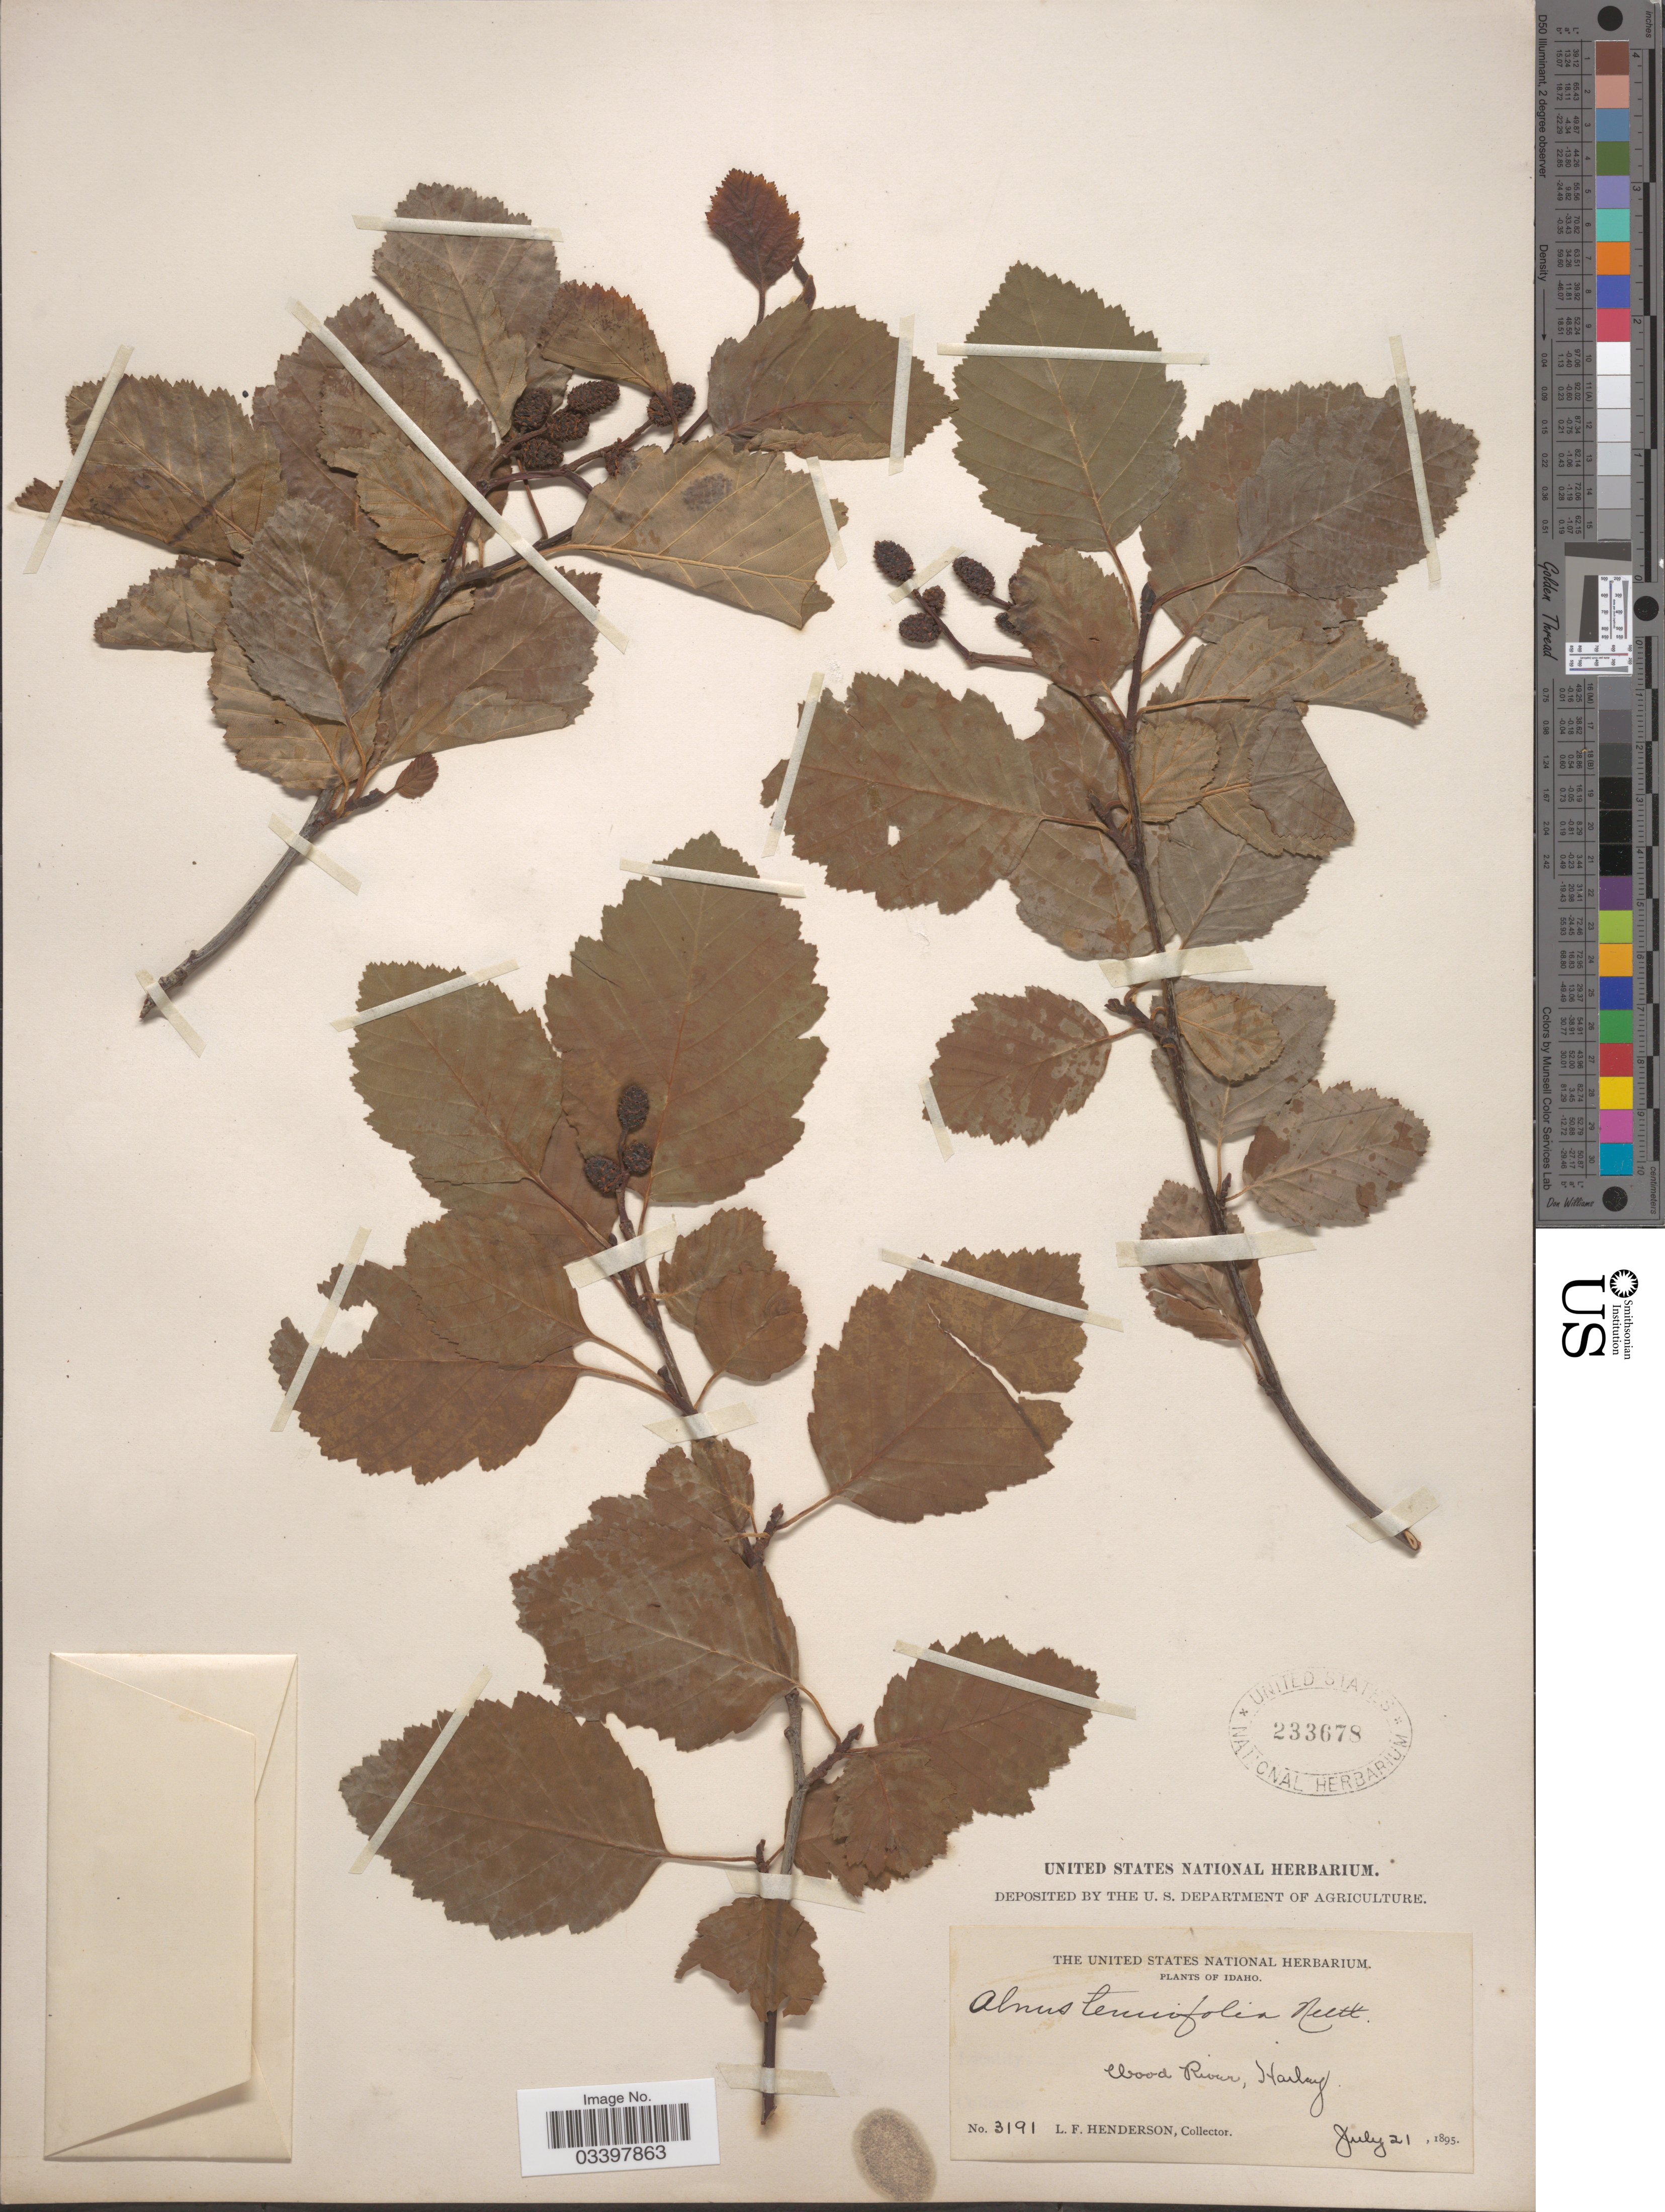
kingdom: Plantae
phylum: Tracheophyta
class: Magnoliopsida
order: Fagales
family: Betulaceae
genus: Alnus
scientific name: Alnus incana subsp. tenuifolia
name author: (Nutt.) Breitung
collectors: L. Henderson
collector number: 3191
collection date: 1895-07-21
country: United States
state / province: Idaho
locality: Wood River, Harley.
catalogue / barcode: US 233678